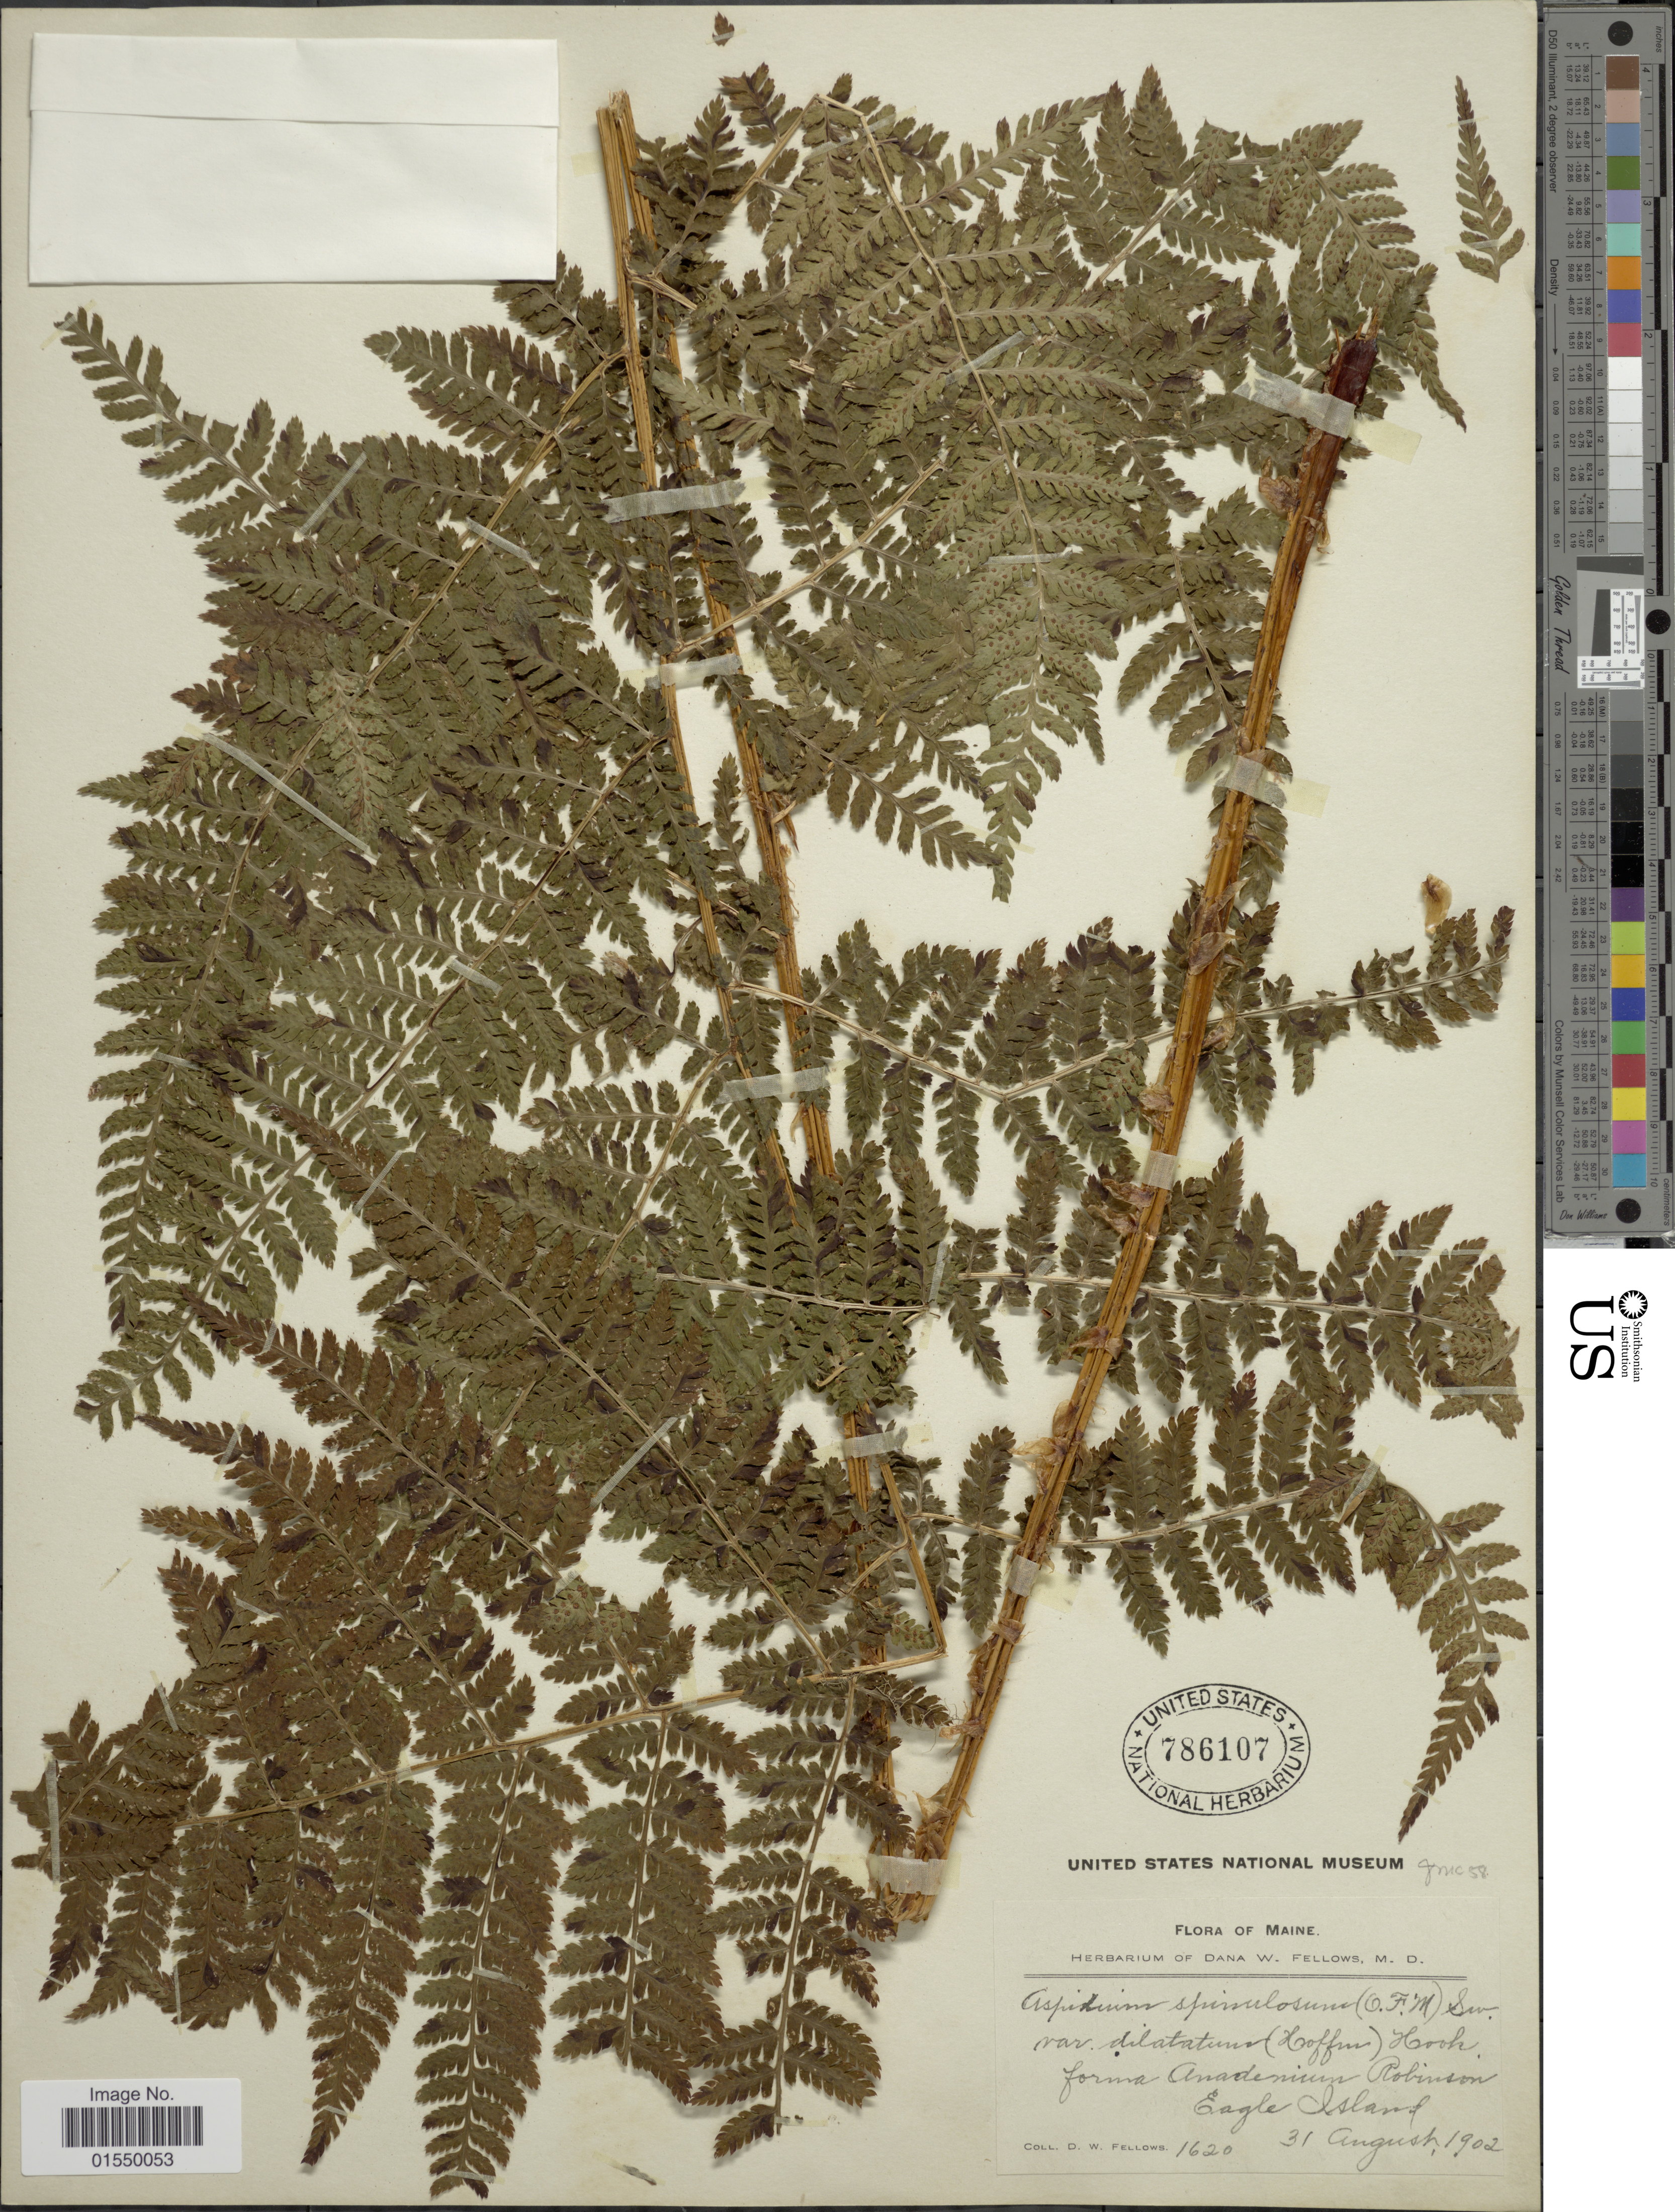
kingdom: Plantae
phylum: Tracheophyta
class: Polypodiopsida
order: Polypodiales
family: Dryopteridaceae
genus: Dryopteris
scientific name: Dryopteris campyloptera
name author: Clarkson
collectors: D. W. Fellows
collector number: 1620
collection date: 1902-08-31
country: United States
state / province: Maine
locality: Eagle Island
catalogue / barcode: US 786107